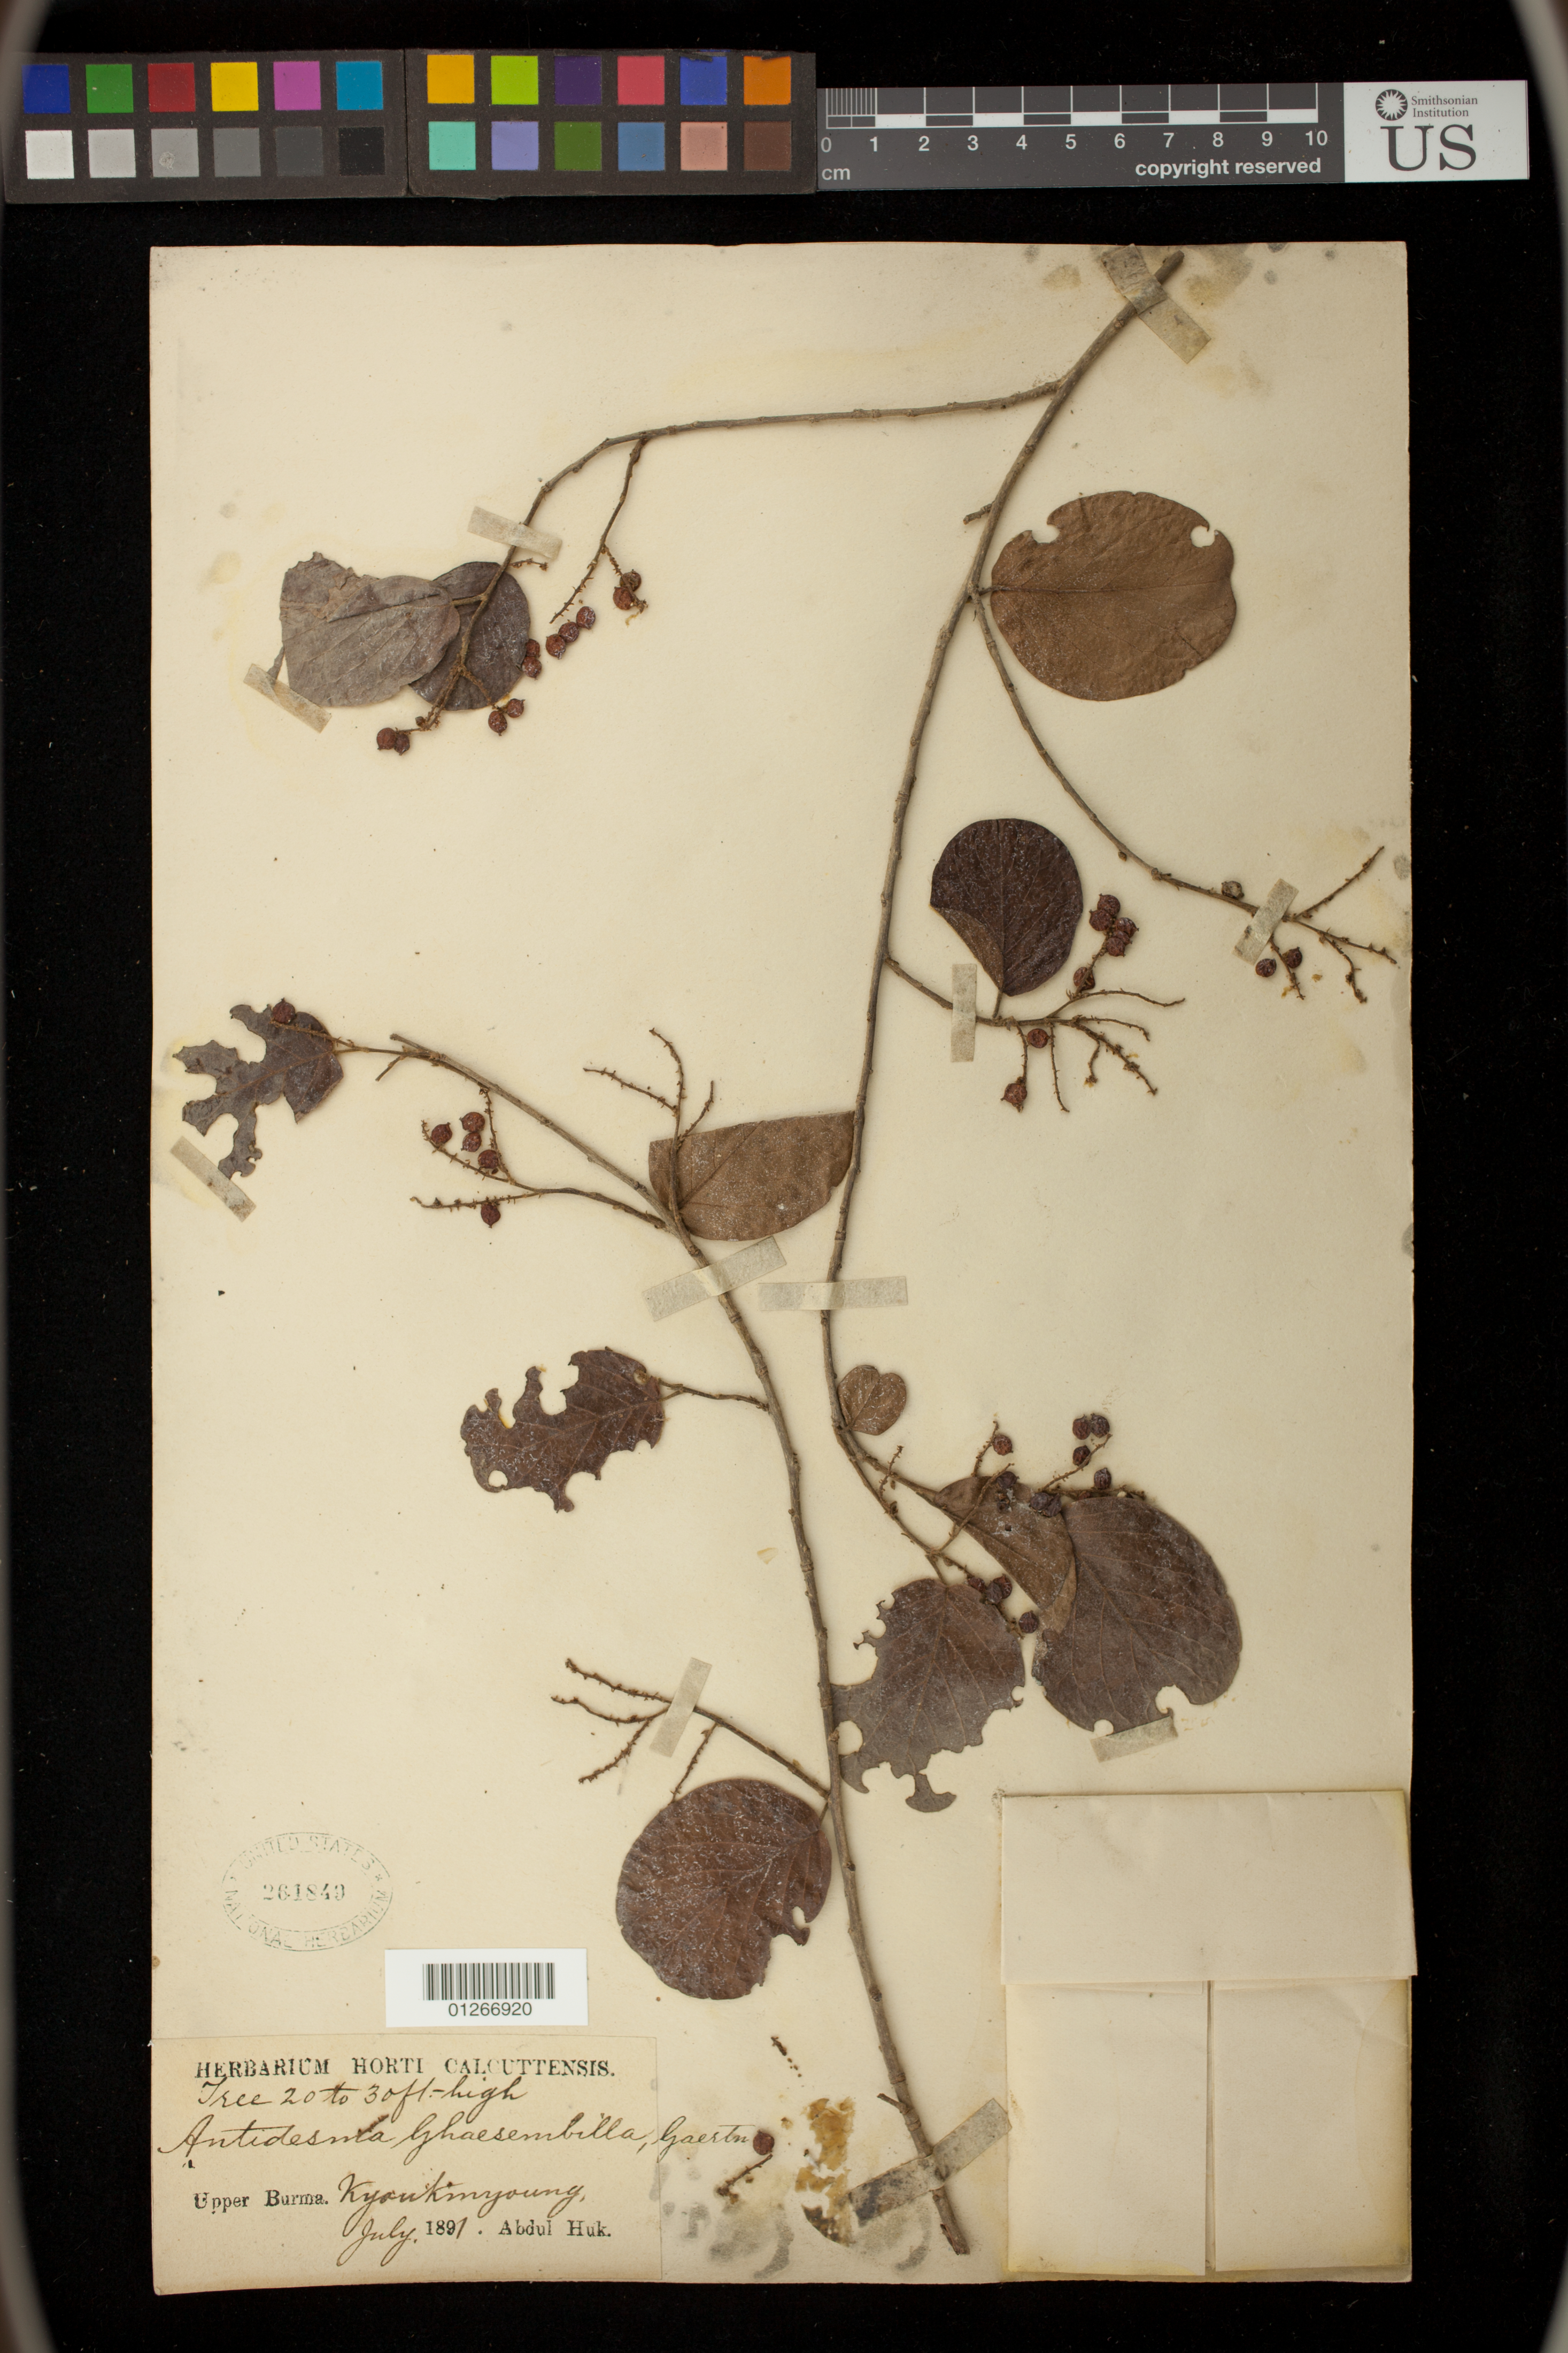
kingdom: Plantae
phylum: Tracheophyta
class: Magnoliopsida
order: Malpighiales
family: Phyllanthaceae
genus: Antidesma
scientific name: Antidesma ghaesembilla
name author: Gaertn.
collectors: A. Huk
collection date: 1891-07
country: Myanmar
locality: Kyaukmyaung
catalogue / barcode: US 261849